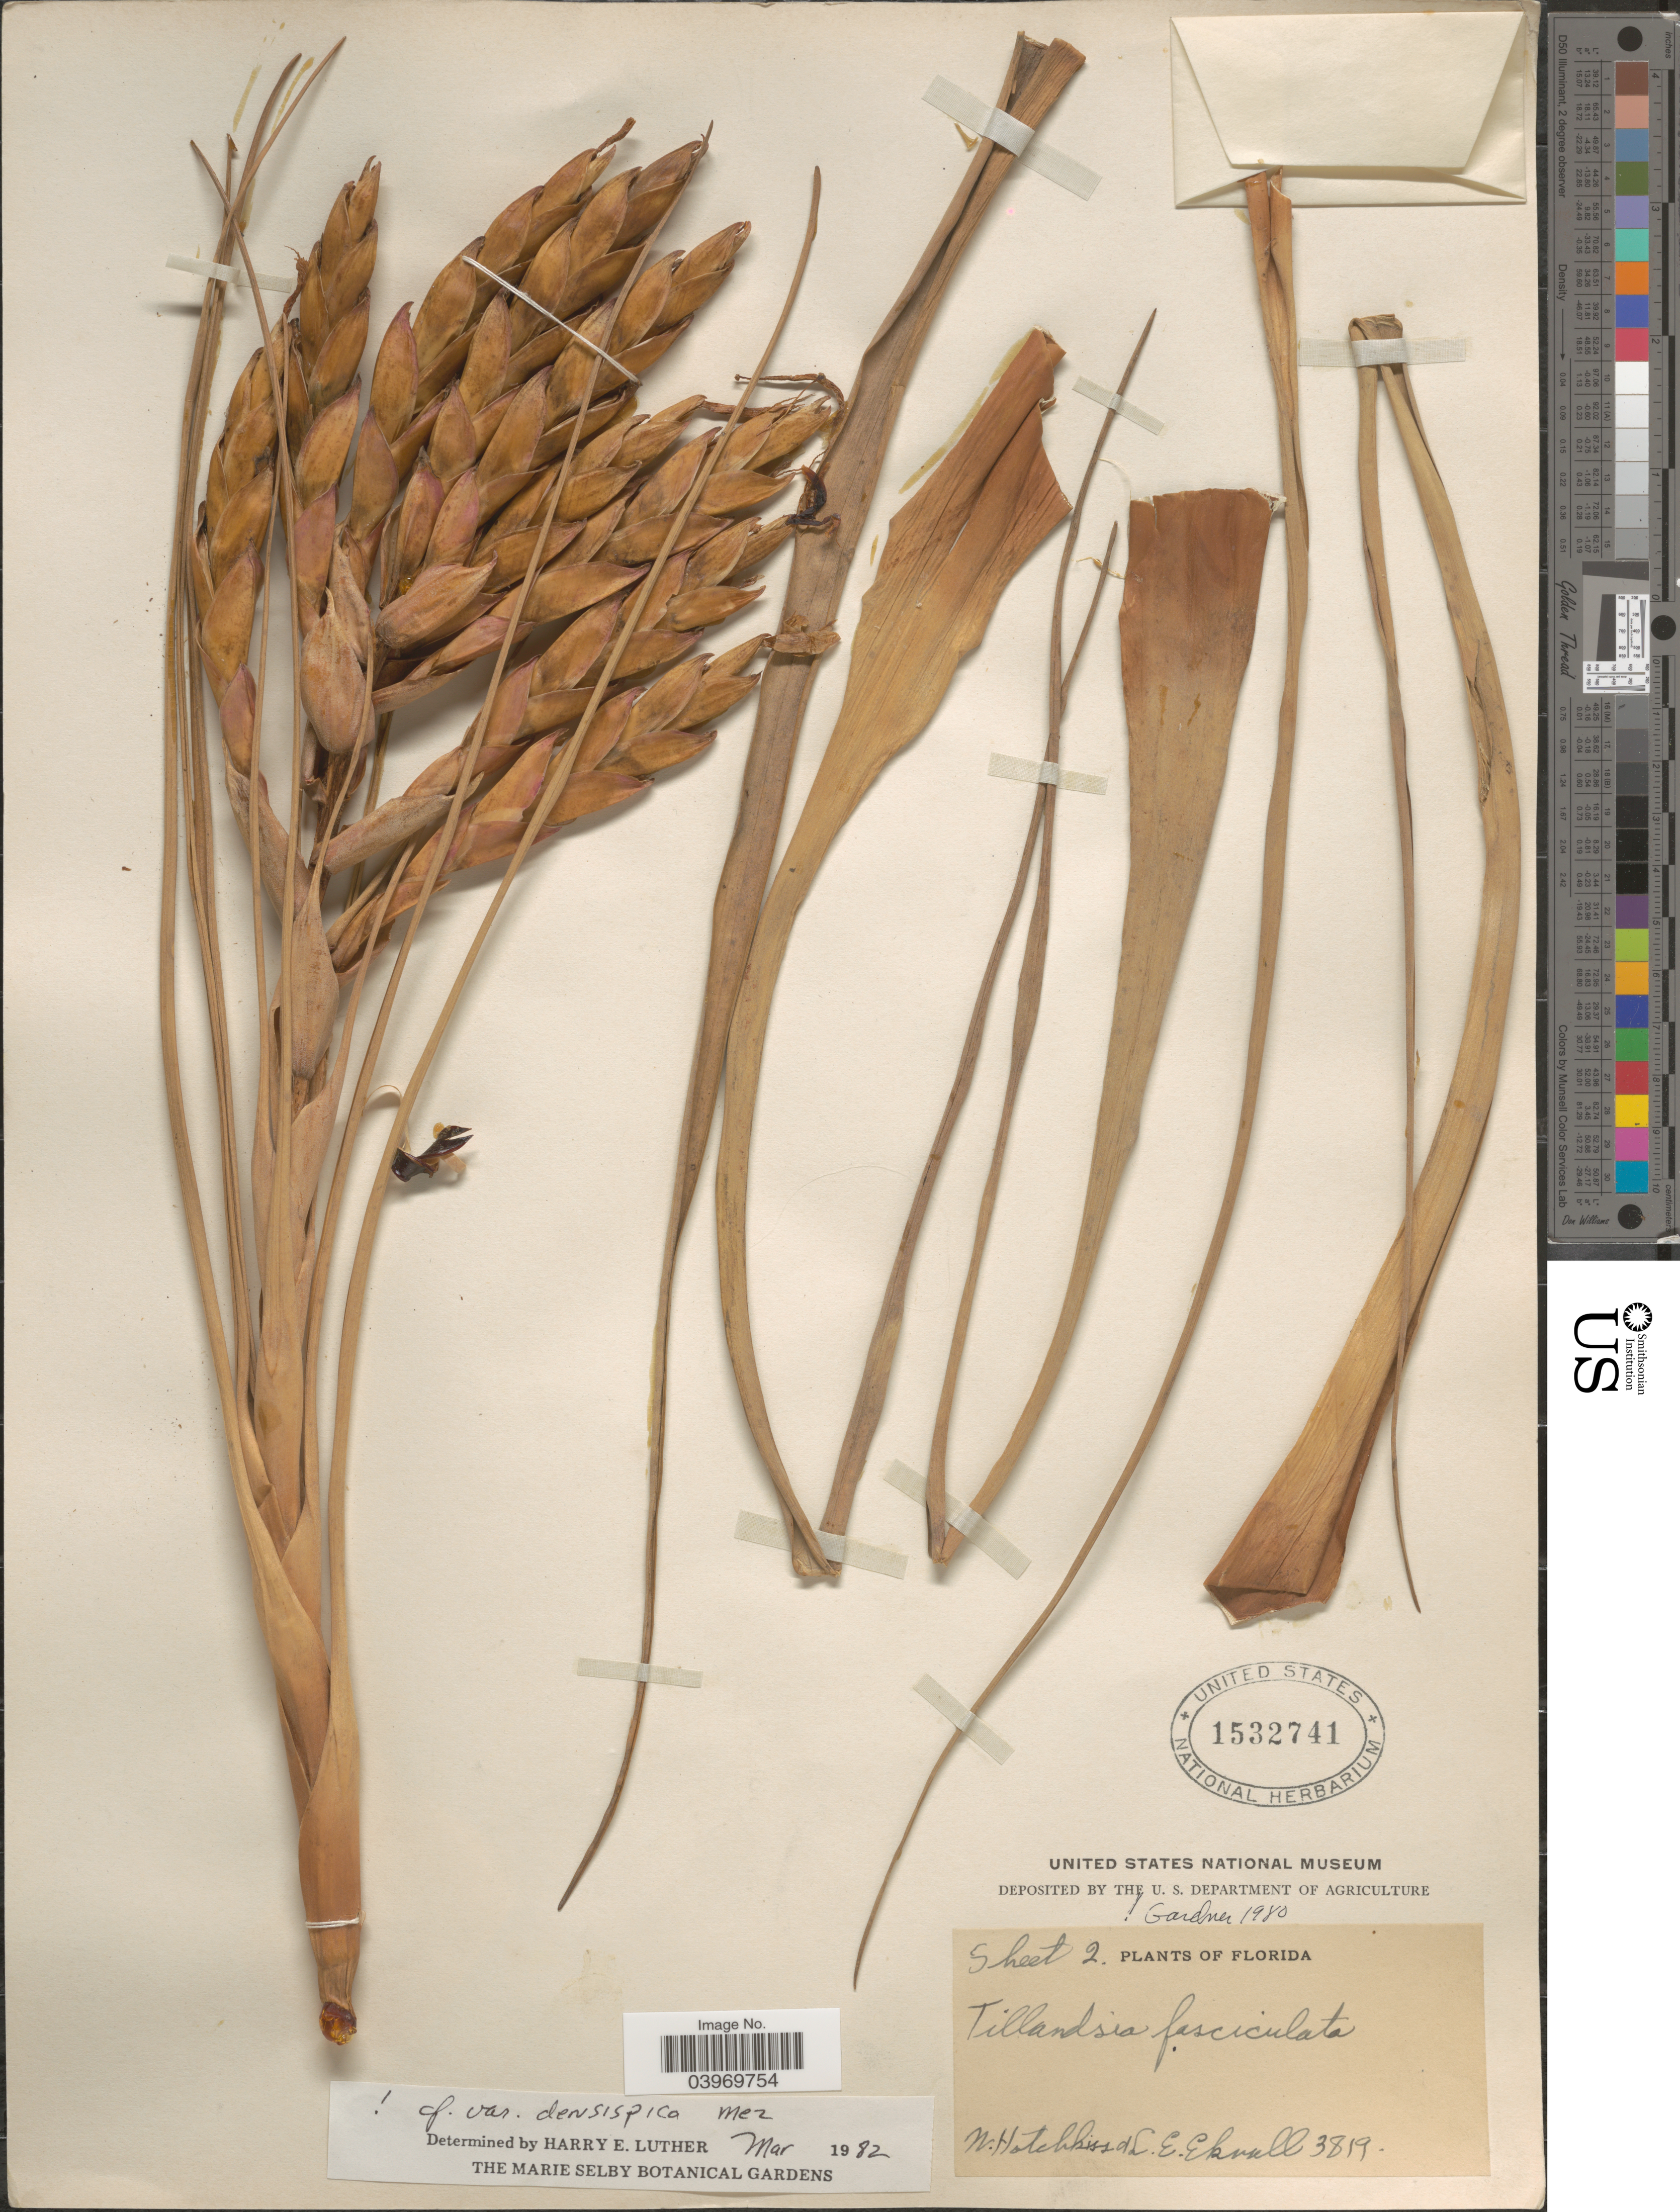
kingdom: Plantae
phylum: Tracheophyta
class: Liliopsida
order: Poales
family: Bromeliaceae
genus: Tillandsia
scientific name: Tillandsia fasciculata var. densispica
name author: Mez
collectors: N. Hotchkiss & L. Ekvall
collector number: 3819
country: United States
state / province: Florida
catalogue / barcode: US 1532741